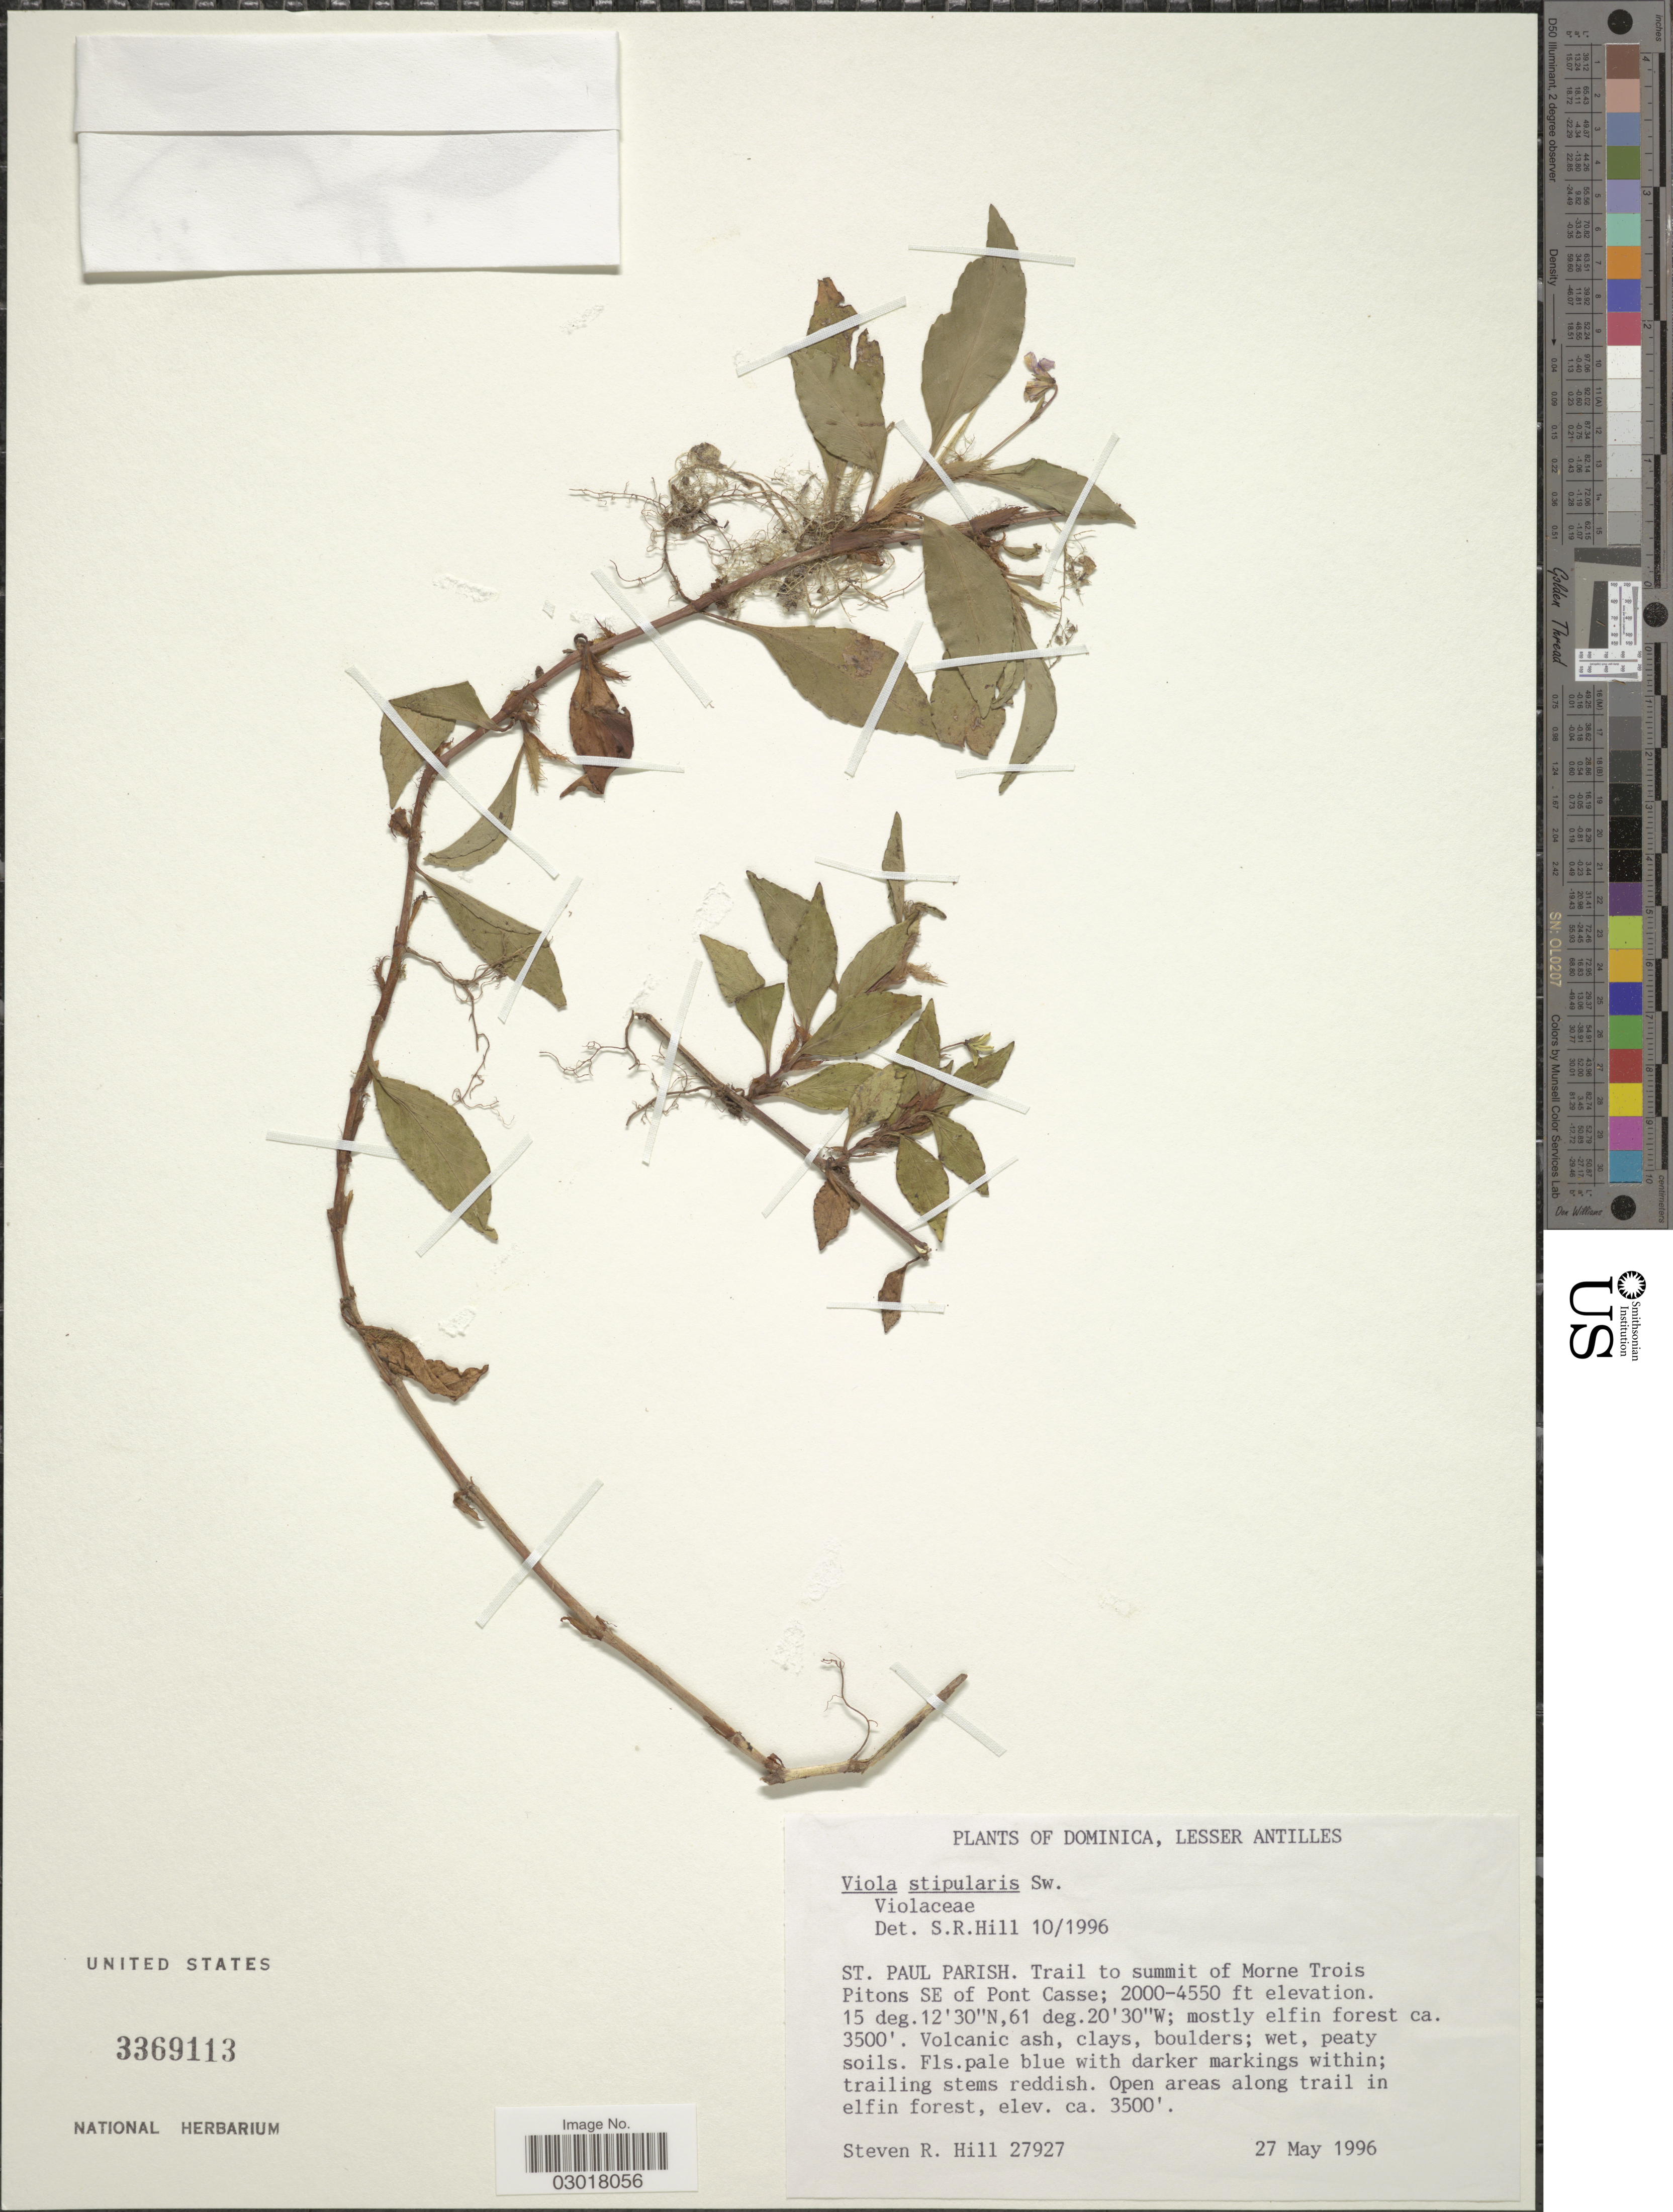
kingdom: Plantae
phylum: Tracheophyta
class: Magnoliopsida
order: Malpighiales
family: Violaceae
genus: Viola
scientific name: Viola stipularis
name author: Sw.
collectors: S. R. Hill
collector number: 27927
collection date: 1996-05-27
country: Dominica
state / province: St. Paul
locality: St. Paul Parish. Lesser Antilles. Trail to summit of Morne Trois Pitons SE of Pont Casse.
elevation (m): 3500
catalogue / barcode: US 3369113